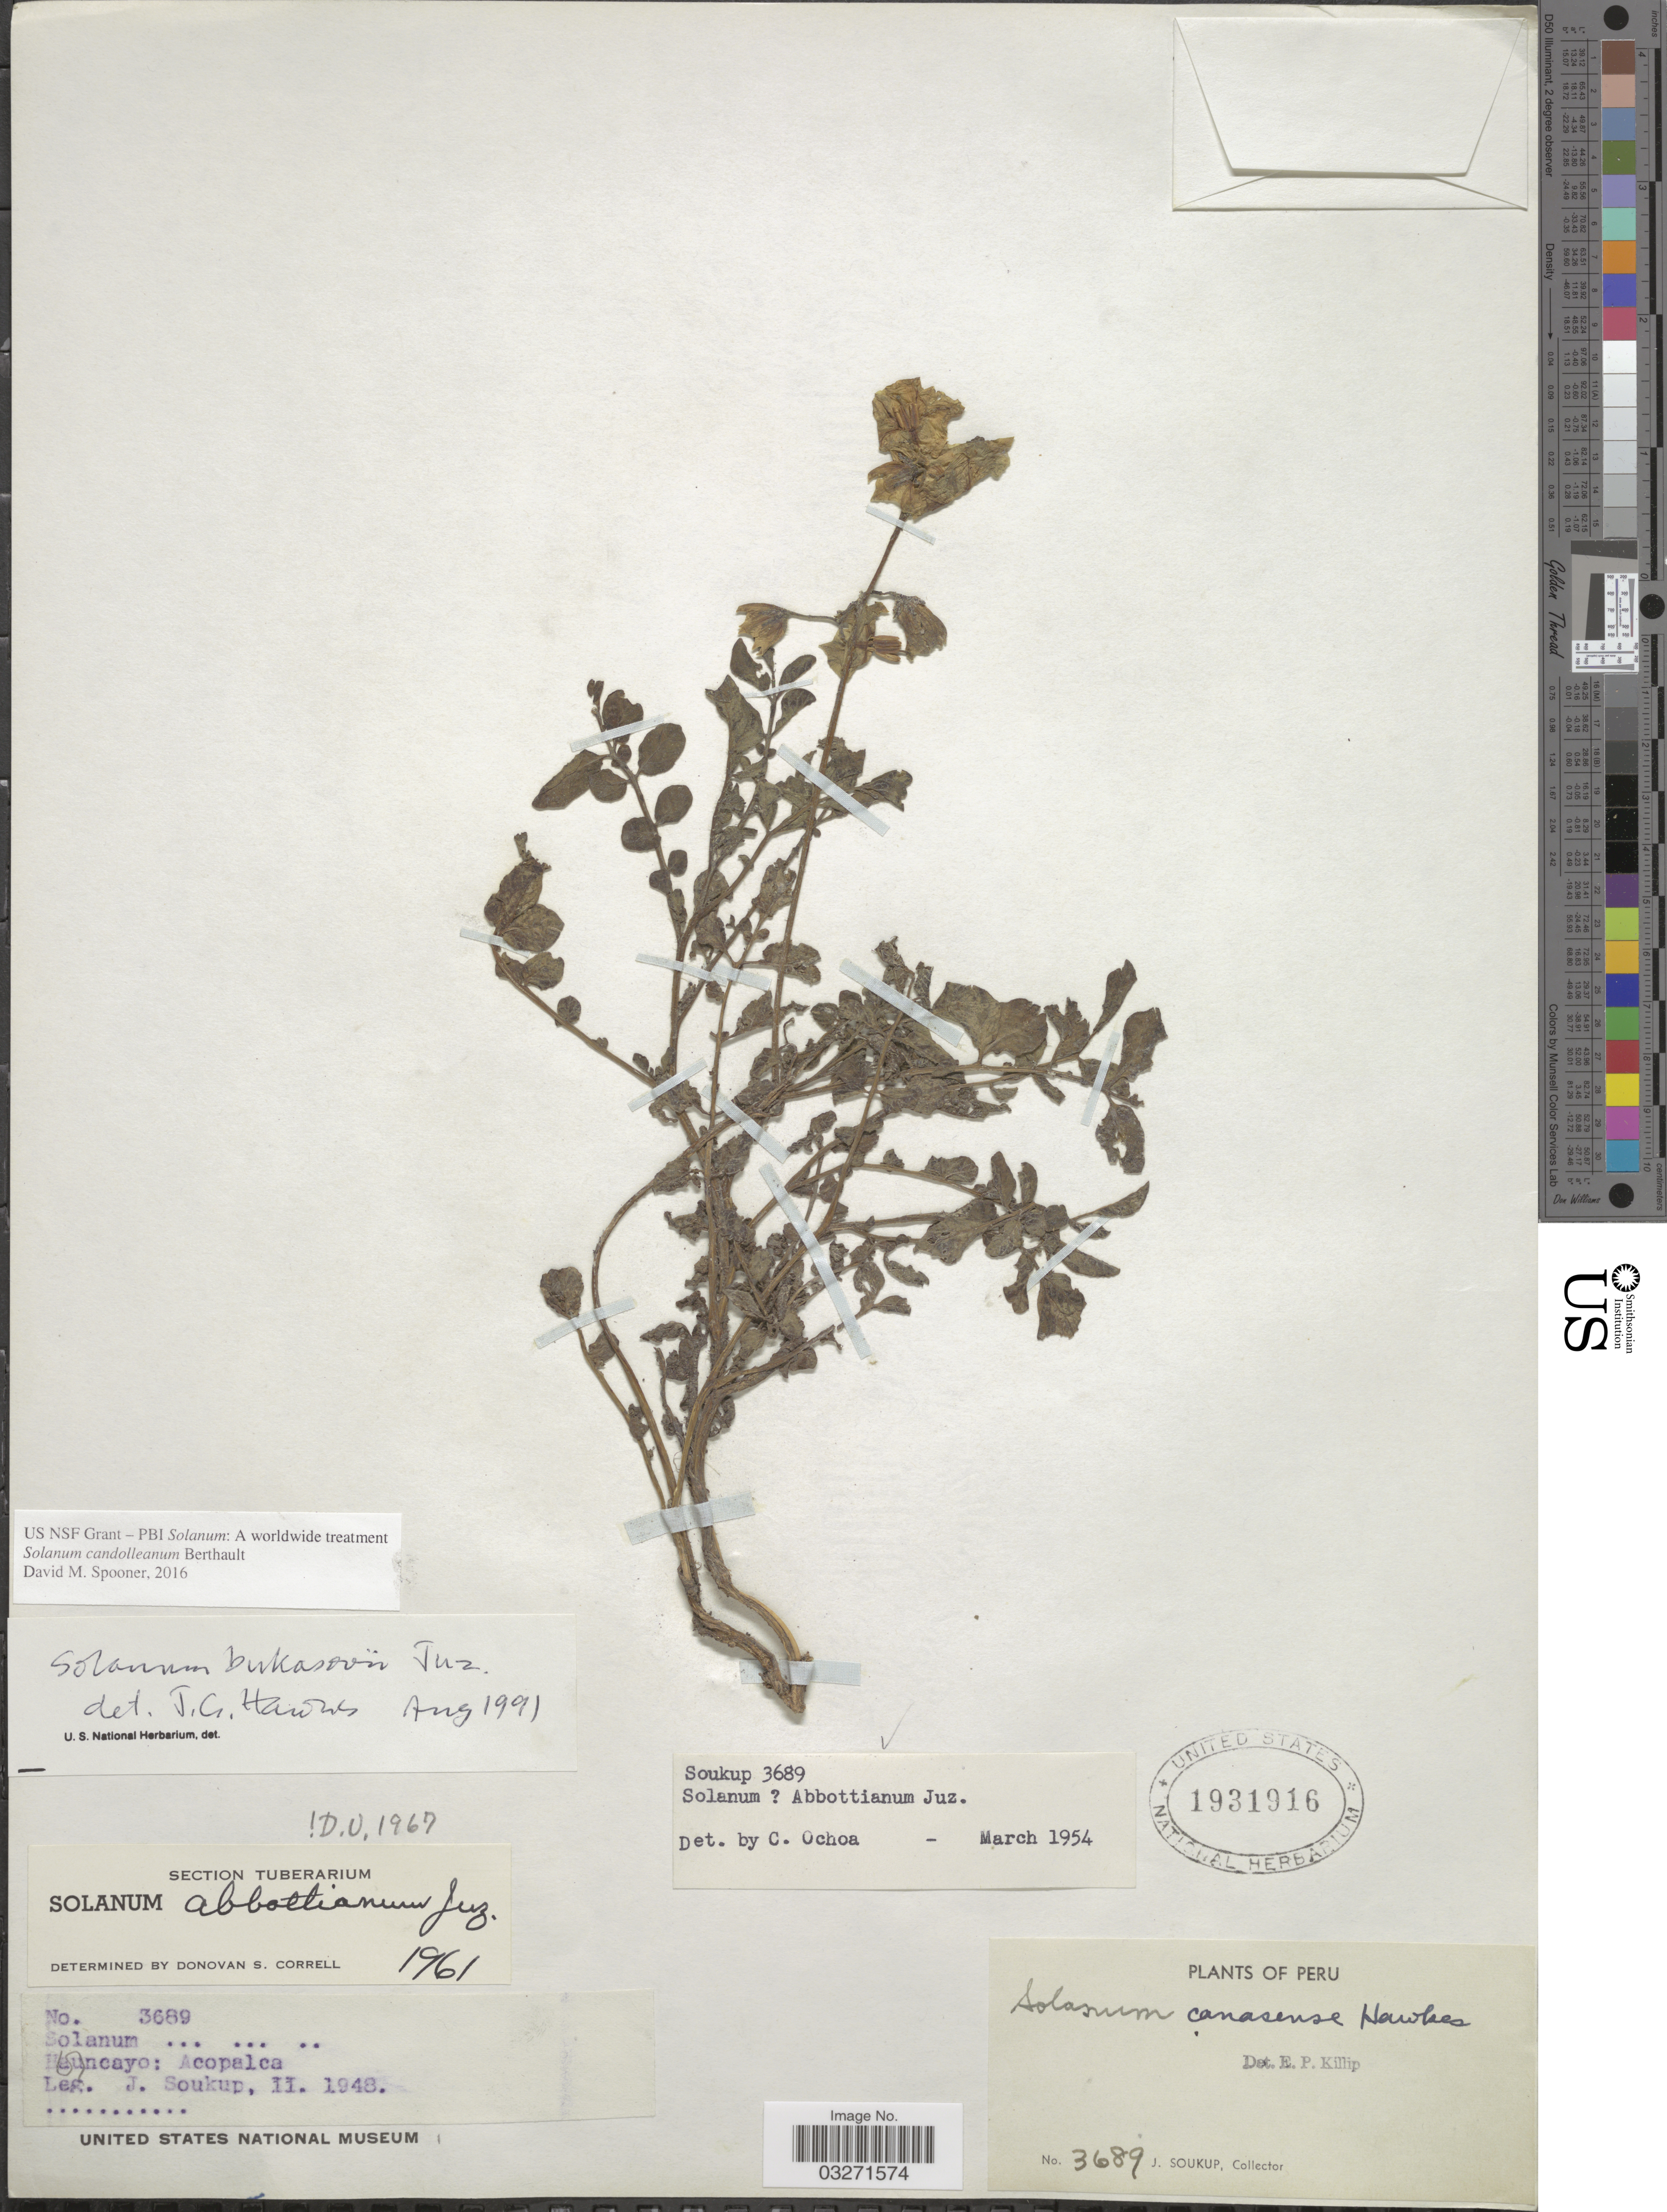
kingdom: Plantae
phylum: Tracheophyta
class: Magnoliopsida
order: Solanales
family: Solanaceae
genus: Solanum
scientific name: Solanum candolleanum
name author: Berthault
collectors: J. Soukup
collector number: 3689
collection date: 1948-02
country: Peru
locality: Hauncayo: Acopalca.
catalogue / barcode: US 1931916